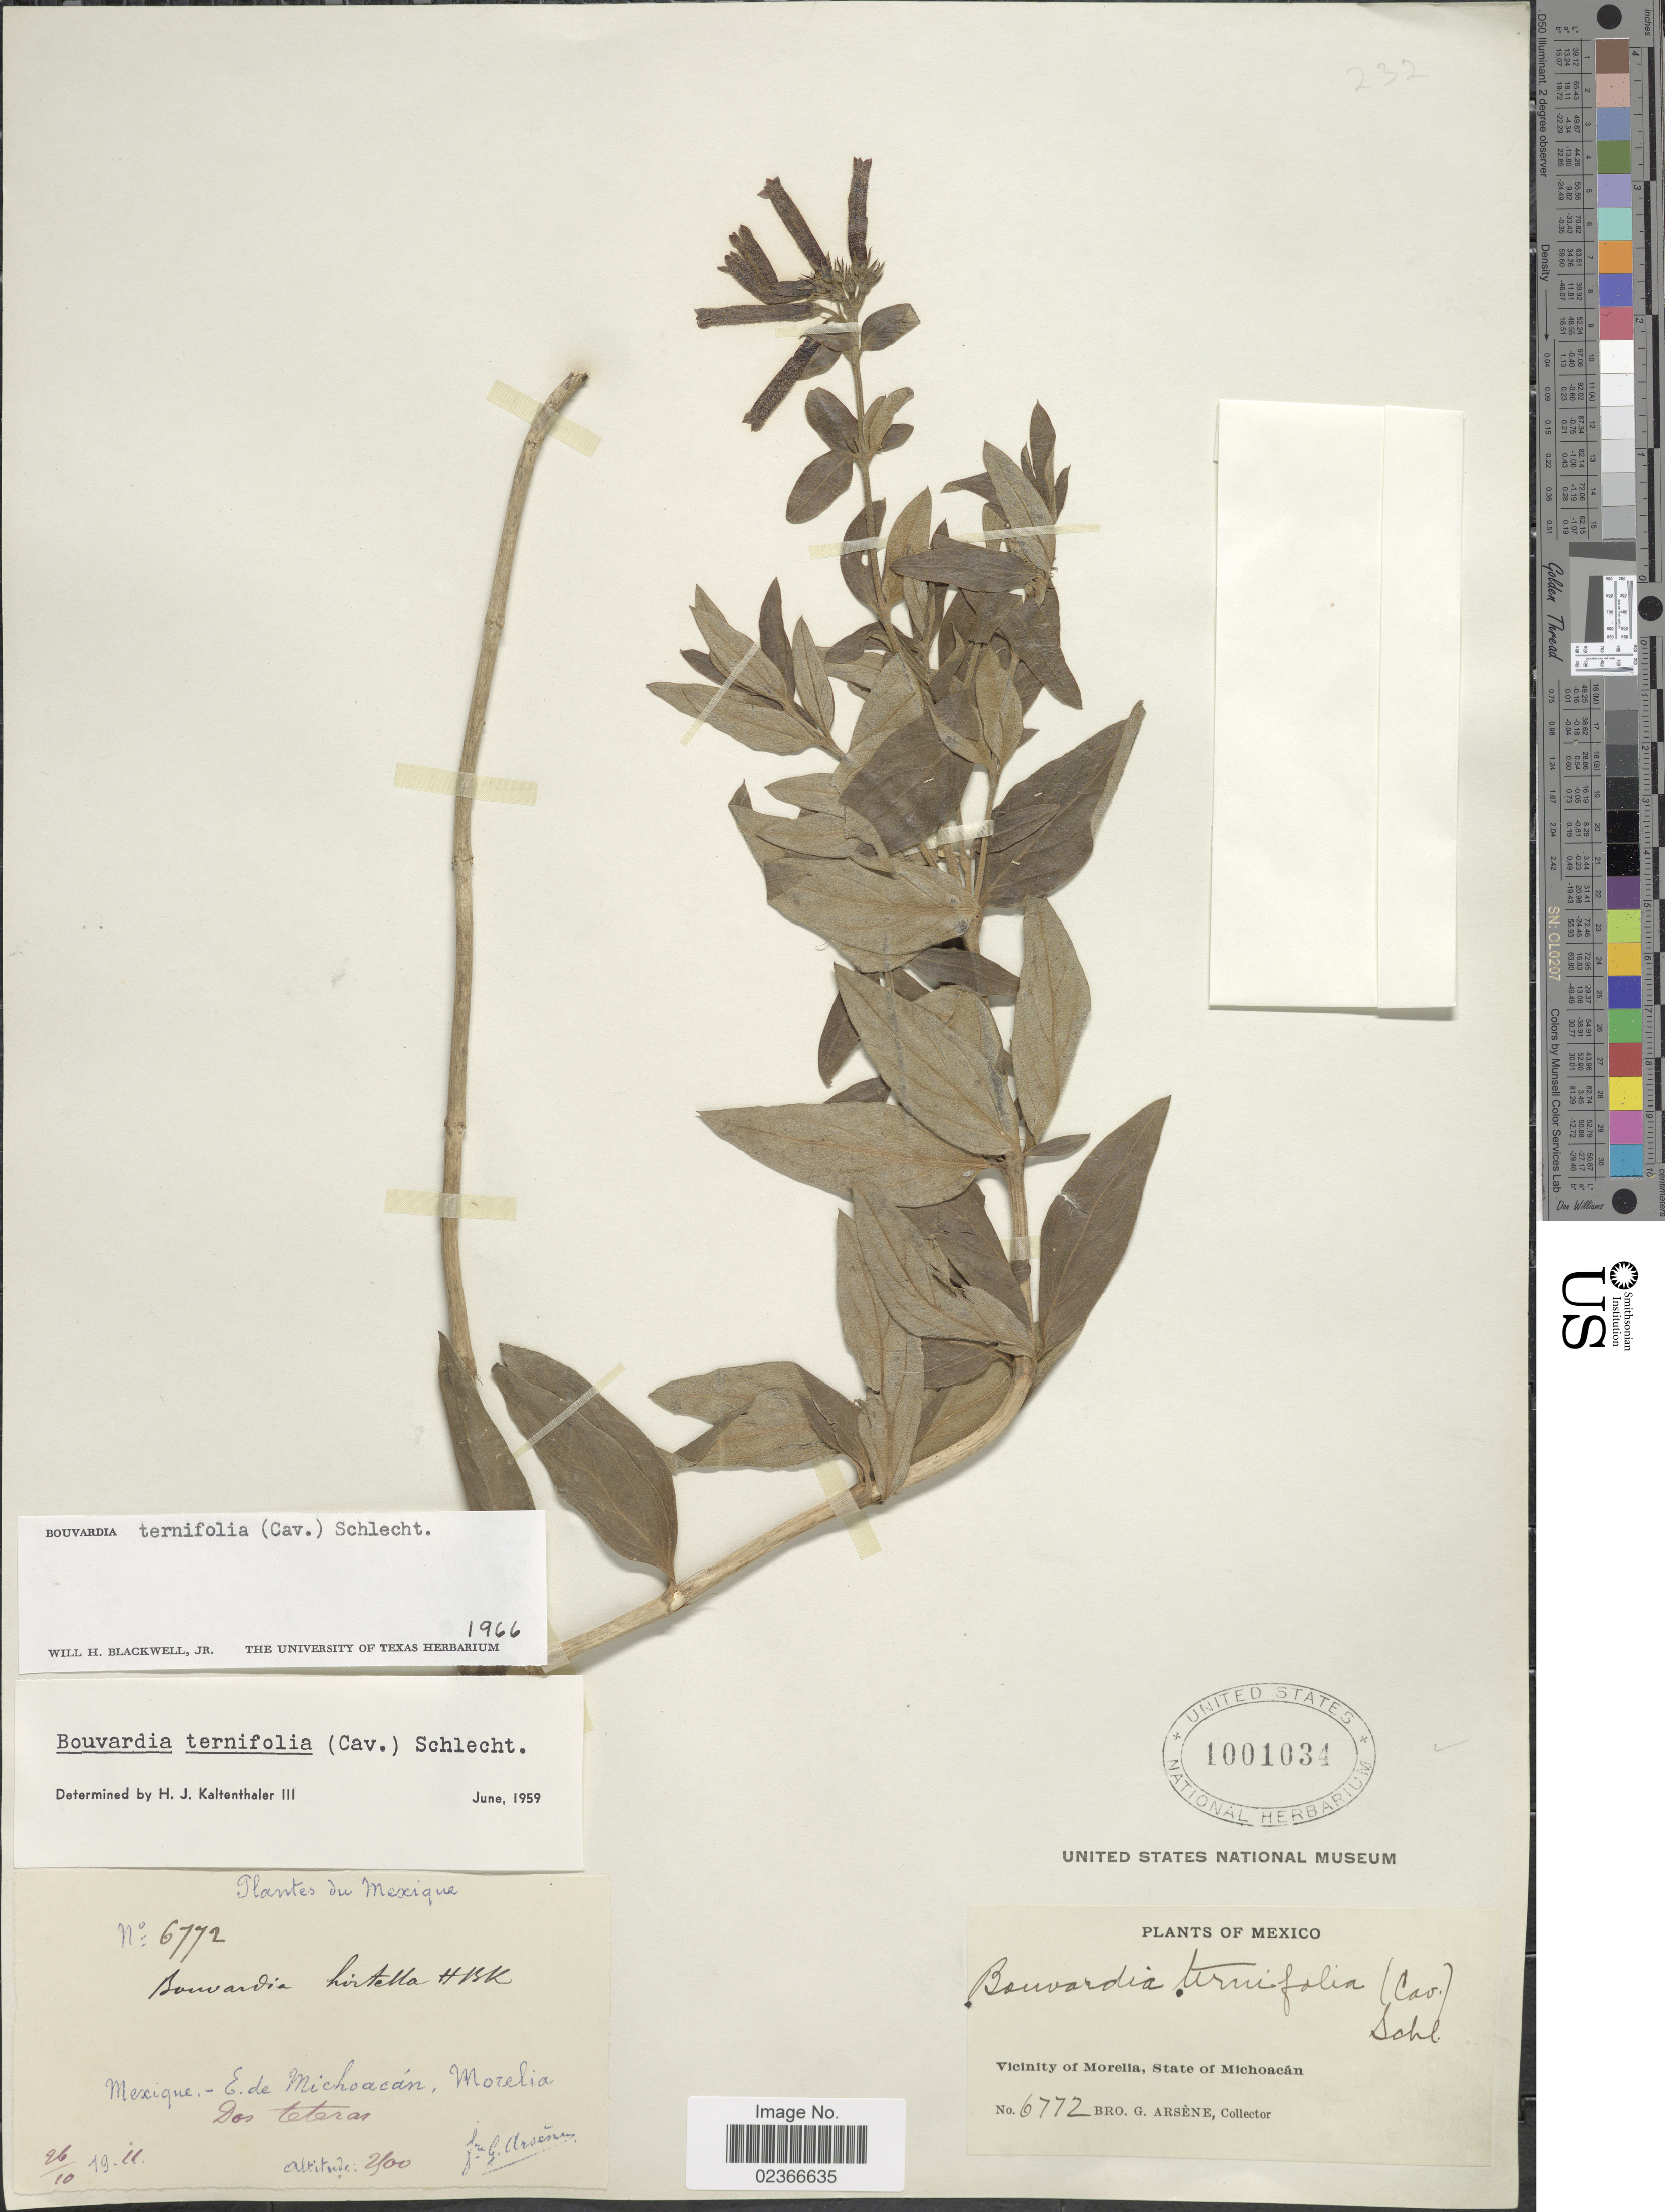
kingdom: Plantae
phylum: Tracheophyta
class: Magnoliopsida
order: Gentianales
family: Rubiaceae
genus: Bouvardia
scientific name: Bouvardia ternifolia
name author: (Cav.) Schltdl.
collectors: Bro. G. Arsène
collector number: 6772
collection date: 1966-10-26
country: Mexico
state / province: Michoacán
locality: Dos teteras. Vicinity of Morelia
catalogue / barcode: US 1001034